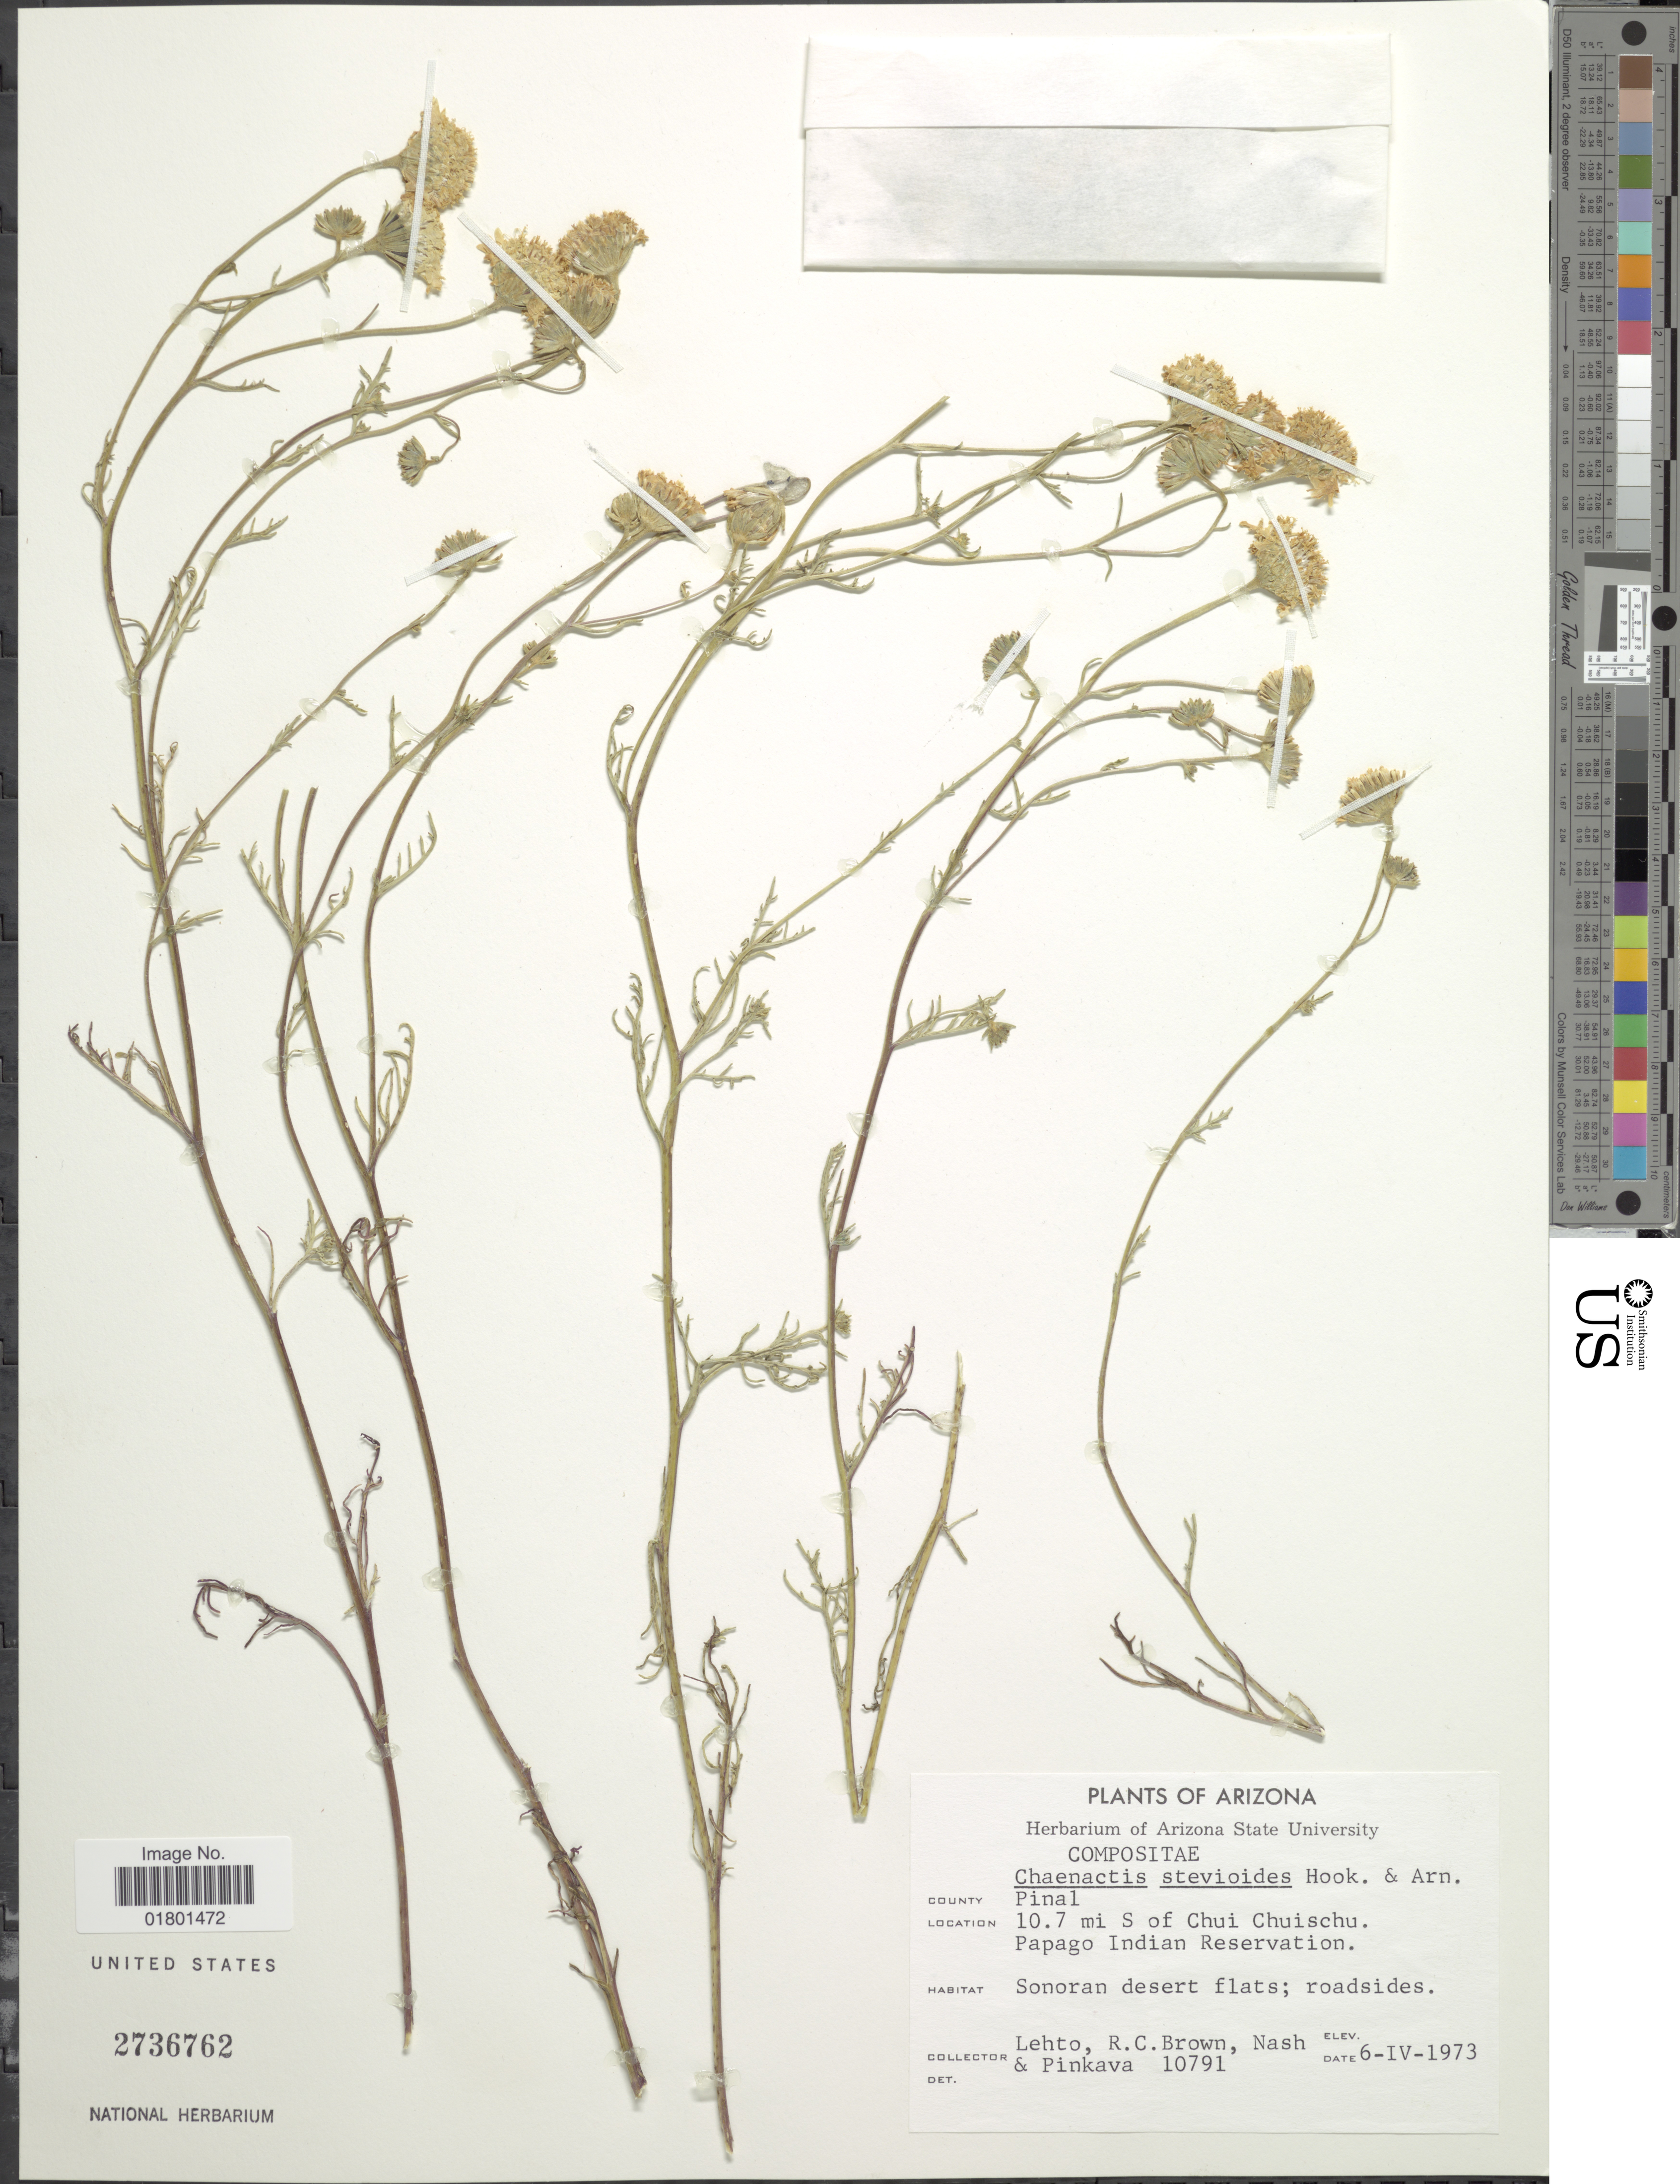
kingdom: Plantae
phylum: Tracheophyta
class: Magnoliopsida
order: Asterales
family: Asteraceae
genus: Chaenactis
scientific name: Chaenactis stevioides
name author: Hook. & Arn.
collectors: -. Lehto, R. C. Brown, -- Nash & -. Pinkava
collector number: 10791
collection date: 1973-04-06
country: United States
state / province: Arizona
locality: County Pinal, 10.7 mi S of Chui Chuischu, Papago Indian Reservation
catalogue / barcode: US 2736762